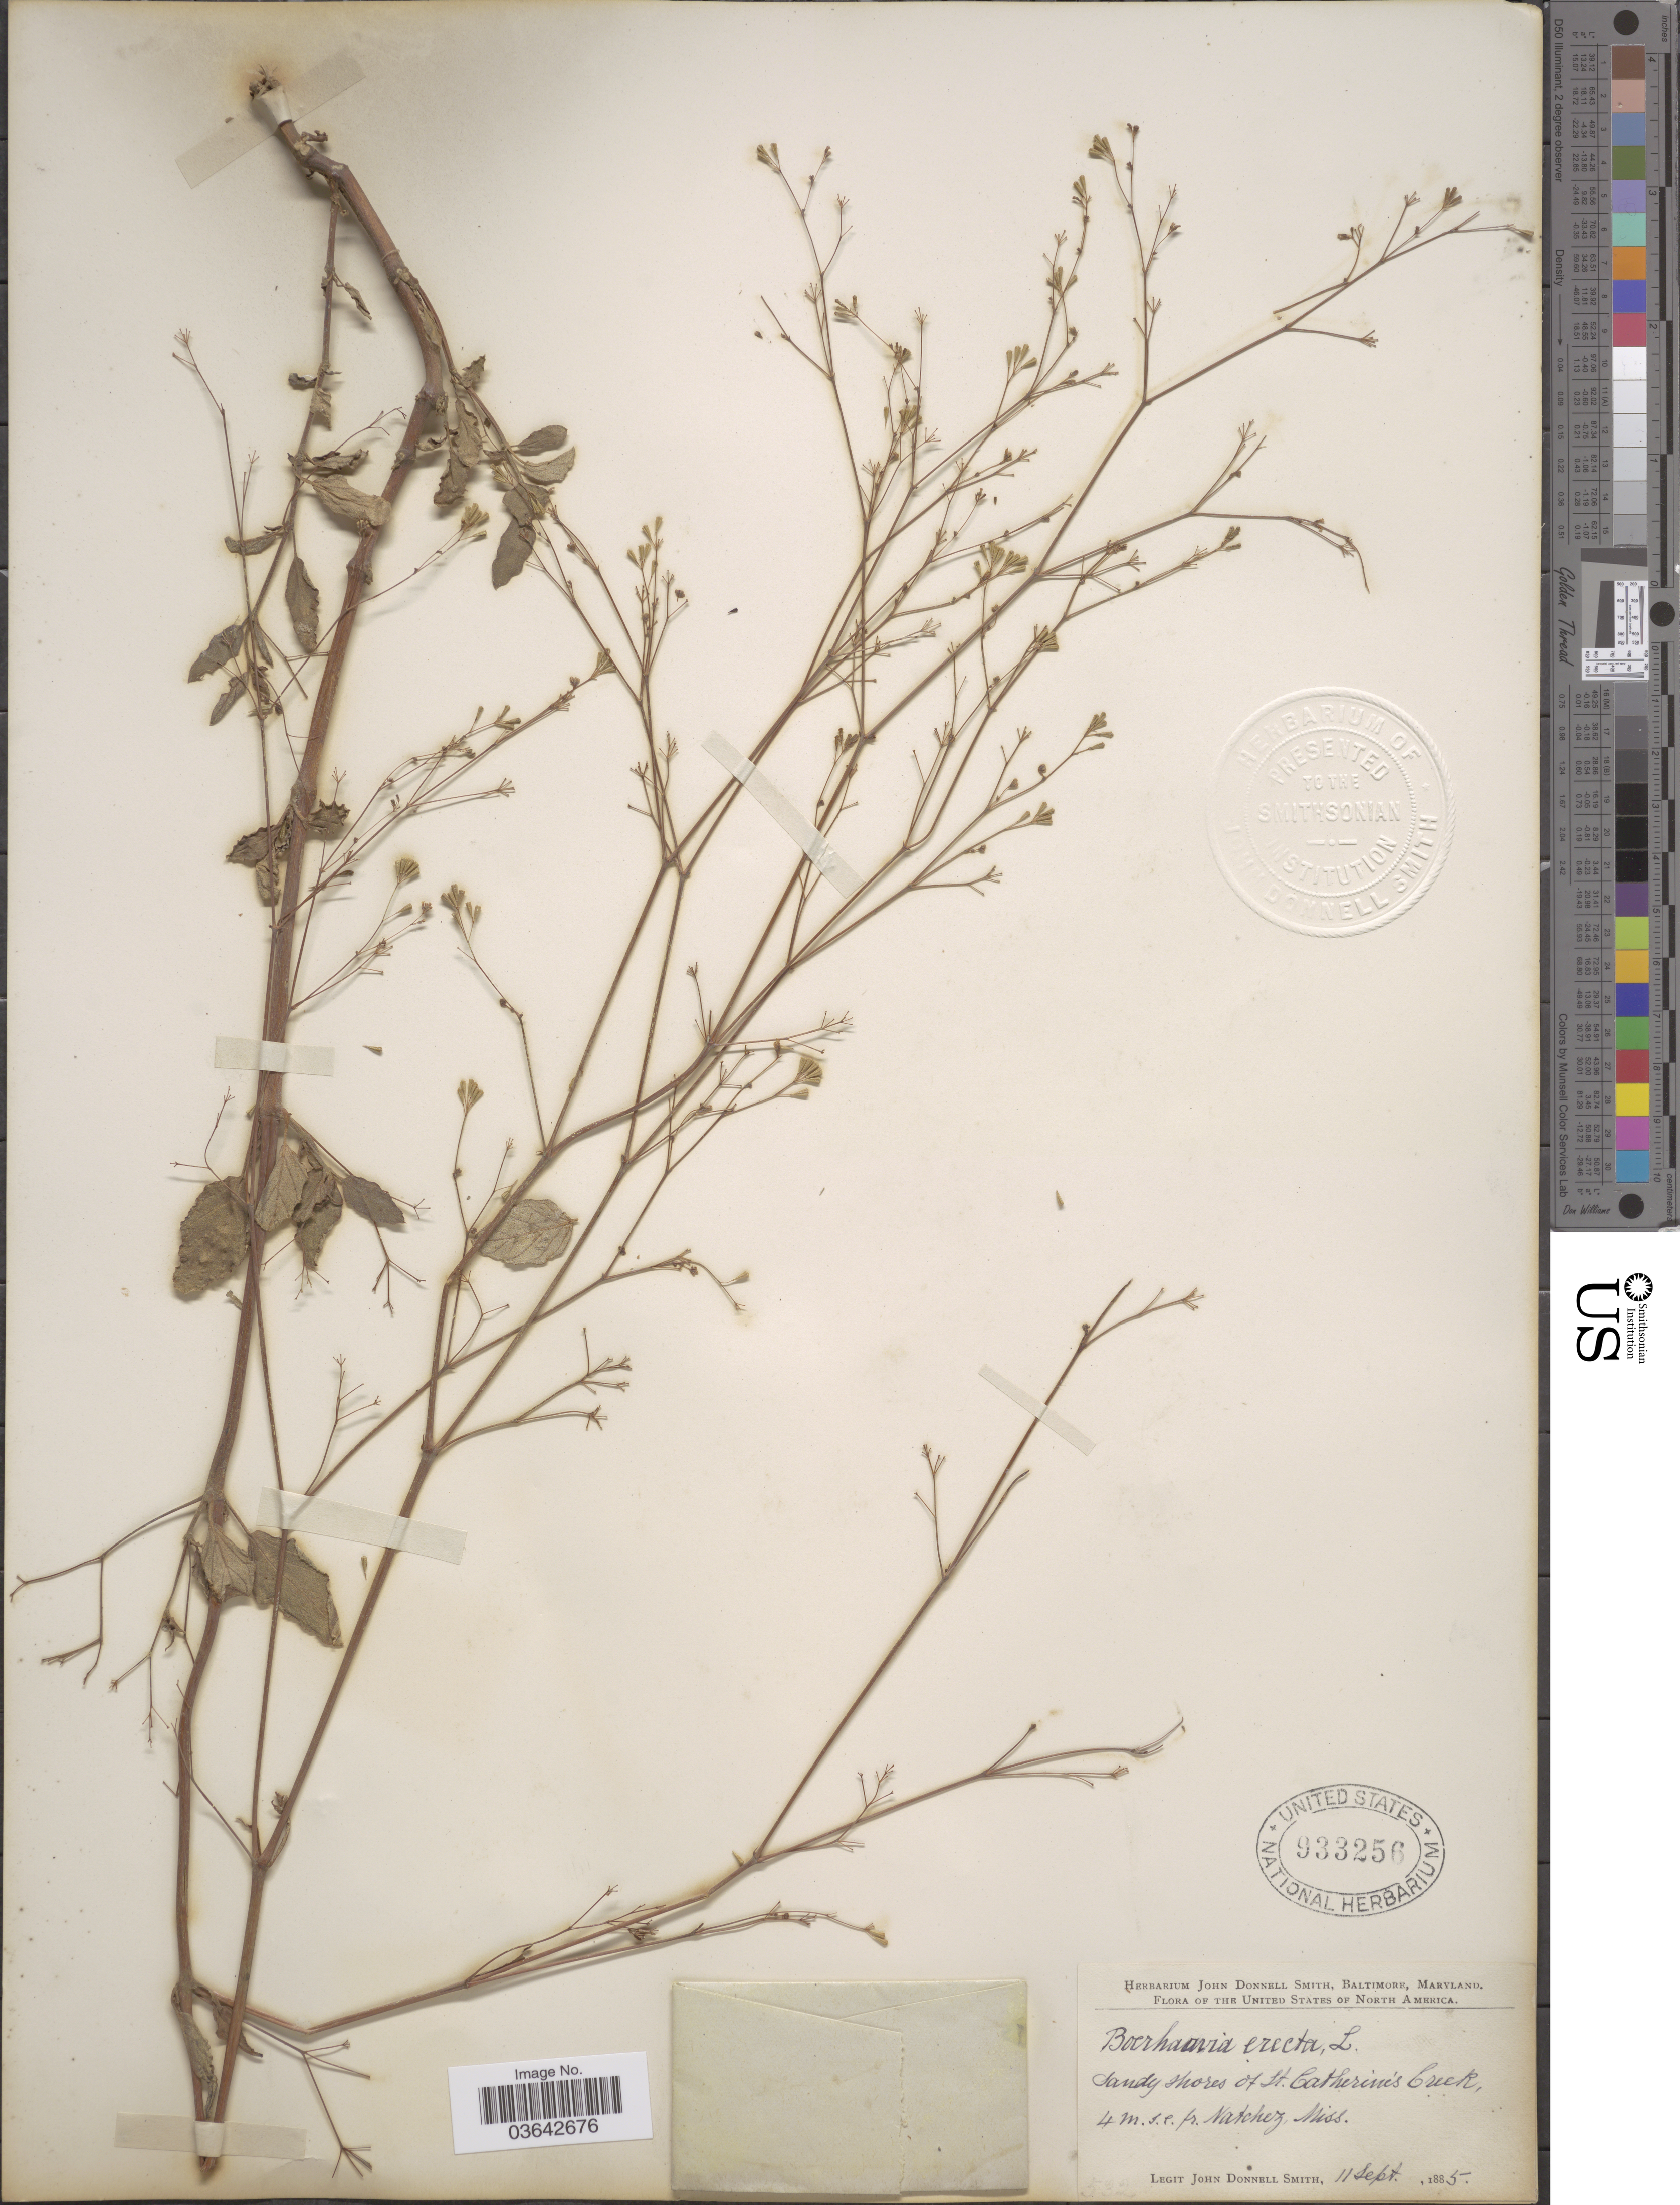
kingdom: Plantae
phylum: Tracheophyta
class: Magnoliopsida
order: Caryophyllales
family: Nyctaginaceae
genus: Boerhavia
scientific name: Boerhavia erecta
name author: L.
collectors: J. Donnell Smith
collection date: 1885-09-11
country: United States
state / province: Mississippi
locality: St. Catherine's Creek. 4 m. s.e. fr. Natchez.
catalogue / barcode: US 933256